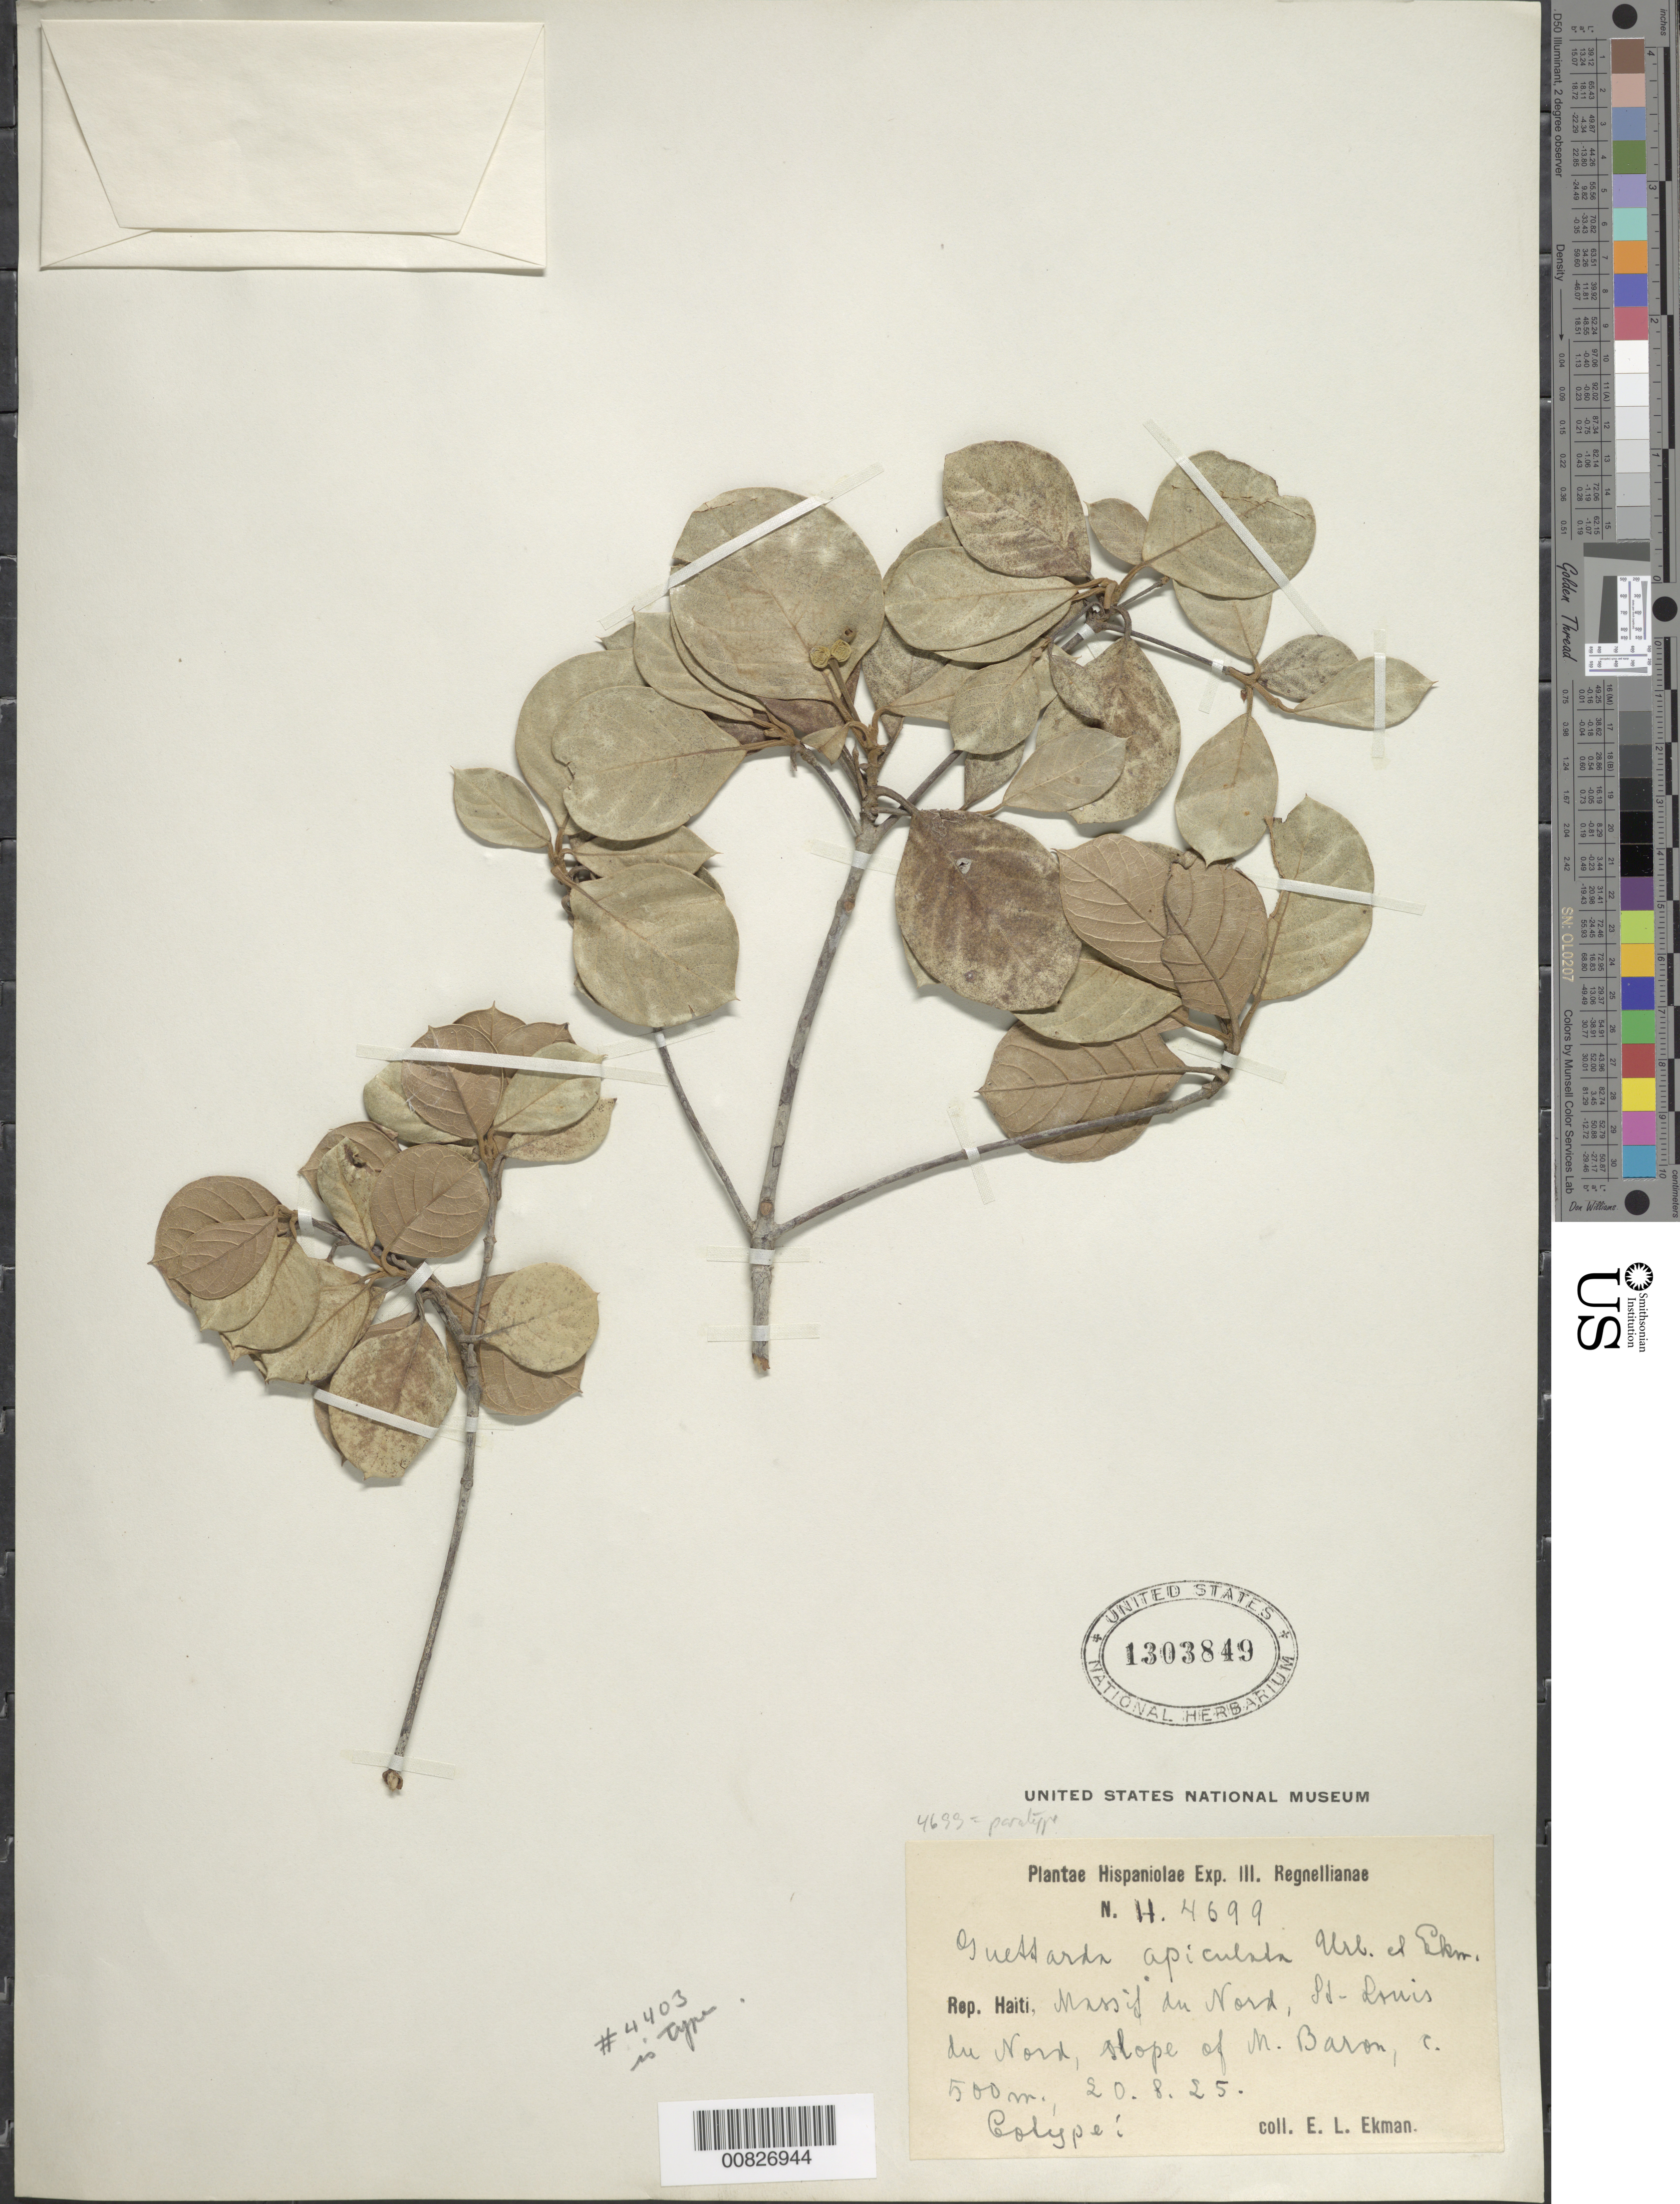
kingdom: Plantae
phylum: Tracheophyta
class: Magnoliopsida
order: Gentianales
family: Rubiaceae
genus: Guettarda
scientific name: Guettarda apiculata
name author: Urb. & Ekman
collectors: E. L. Ekman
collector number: H 4699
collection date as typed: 20 Aug 1925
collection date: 1925-08-20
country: Haiti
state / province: Nord-Ouest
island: Hispaniola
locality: Massif du Nord, St. Louis du Nord, slope of M. Baron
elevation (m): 500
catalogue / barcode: US 1303849